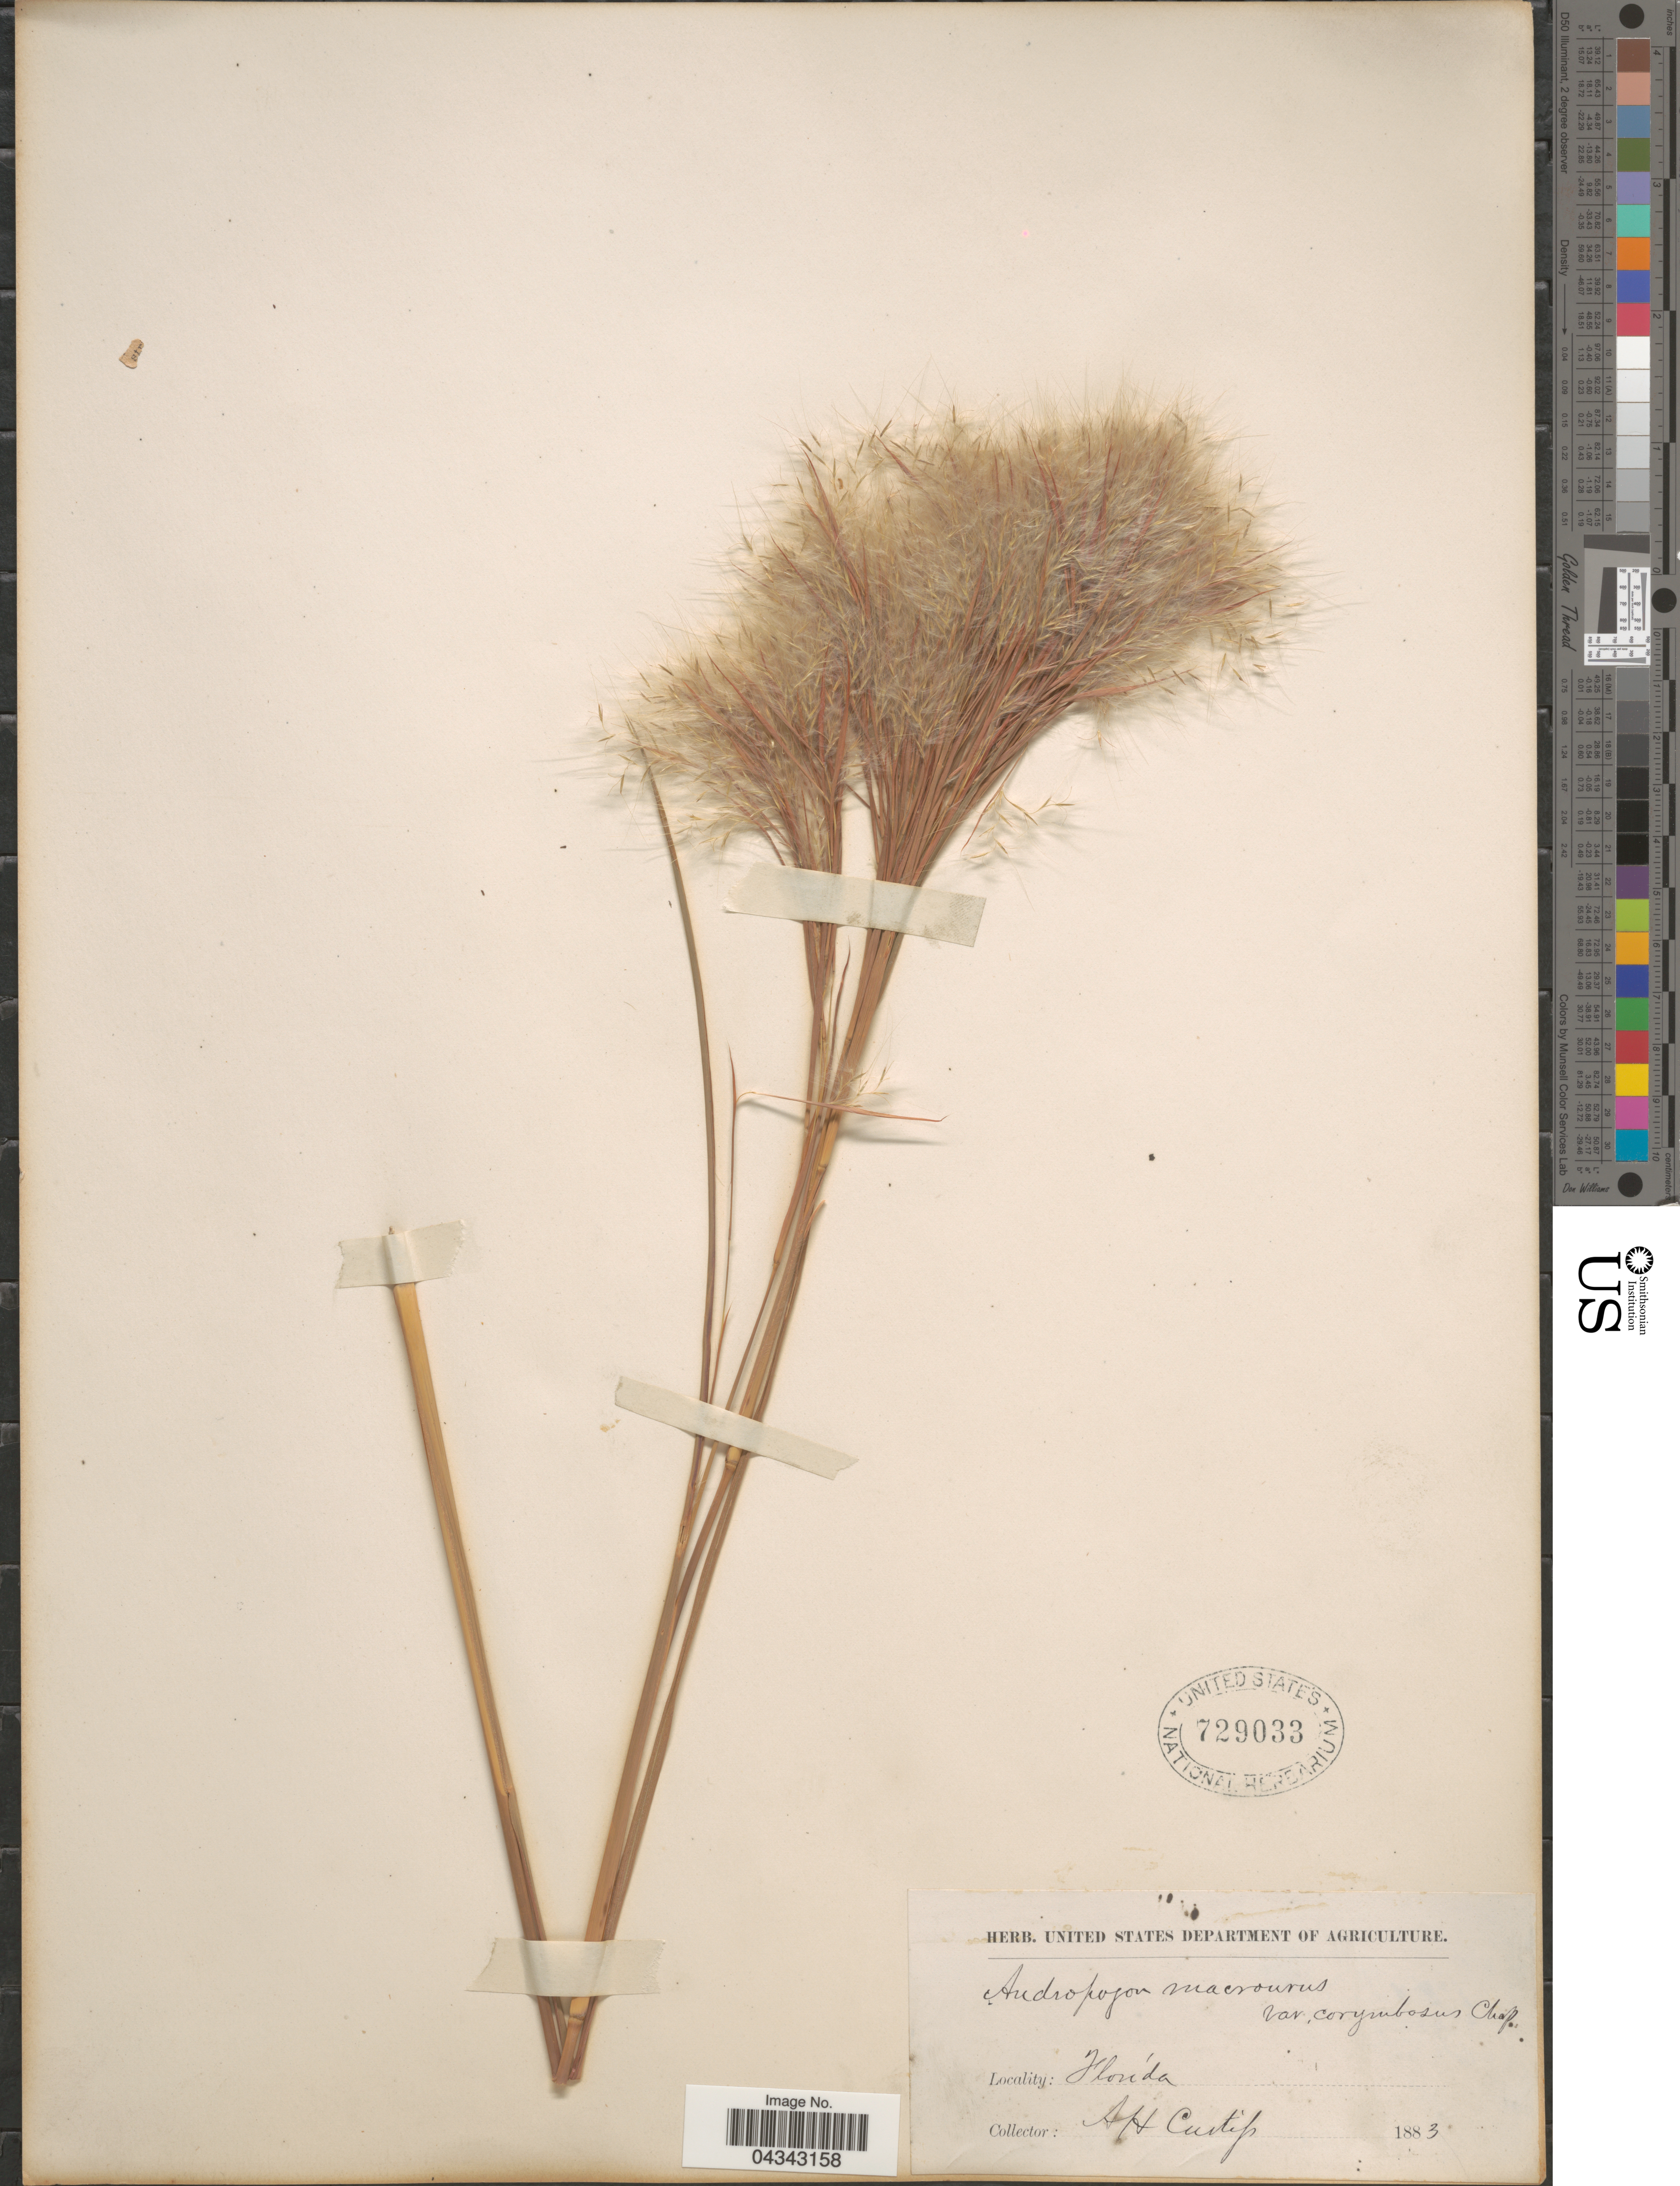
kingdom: Plantae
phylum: Tracheophyta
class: Liliopsida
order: Poales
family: Poaceae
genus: Andropogon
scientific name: Andropogon glomeratus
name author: (Walter) Britton, Stearns & Poggenb.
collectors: A. H. Curtiss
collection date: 1883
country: United States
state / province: Florida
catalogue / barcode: US 729033